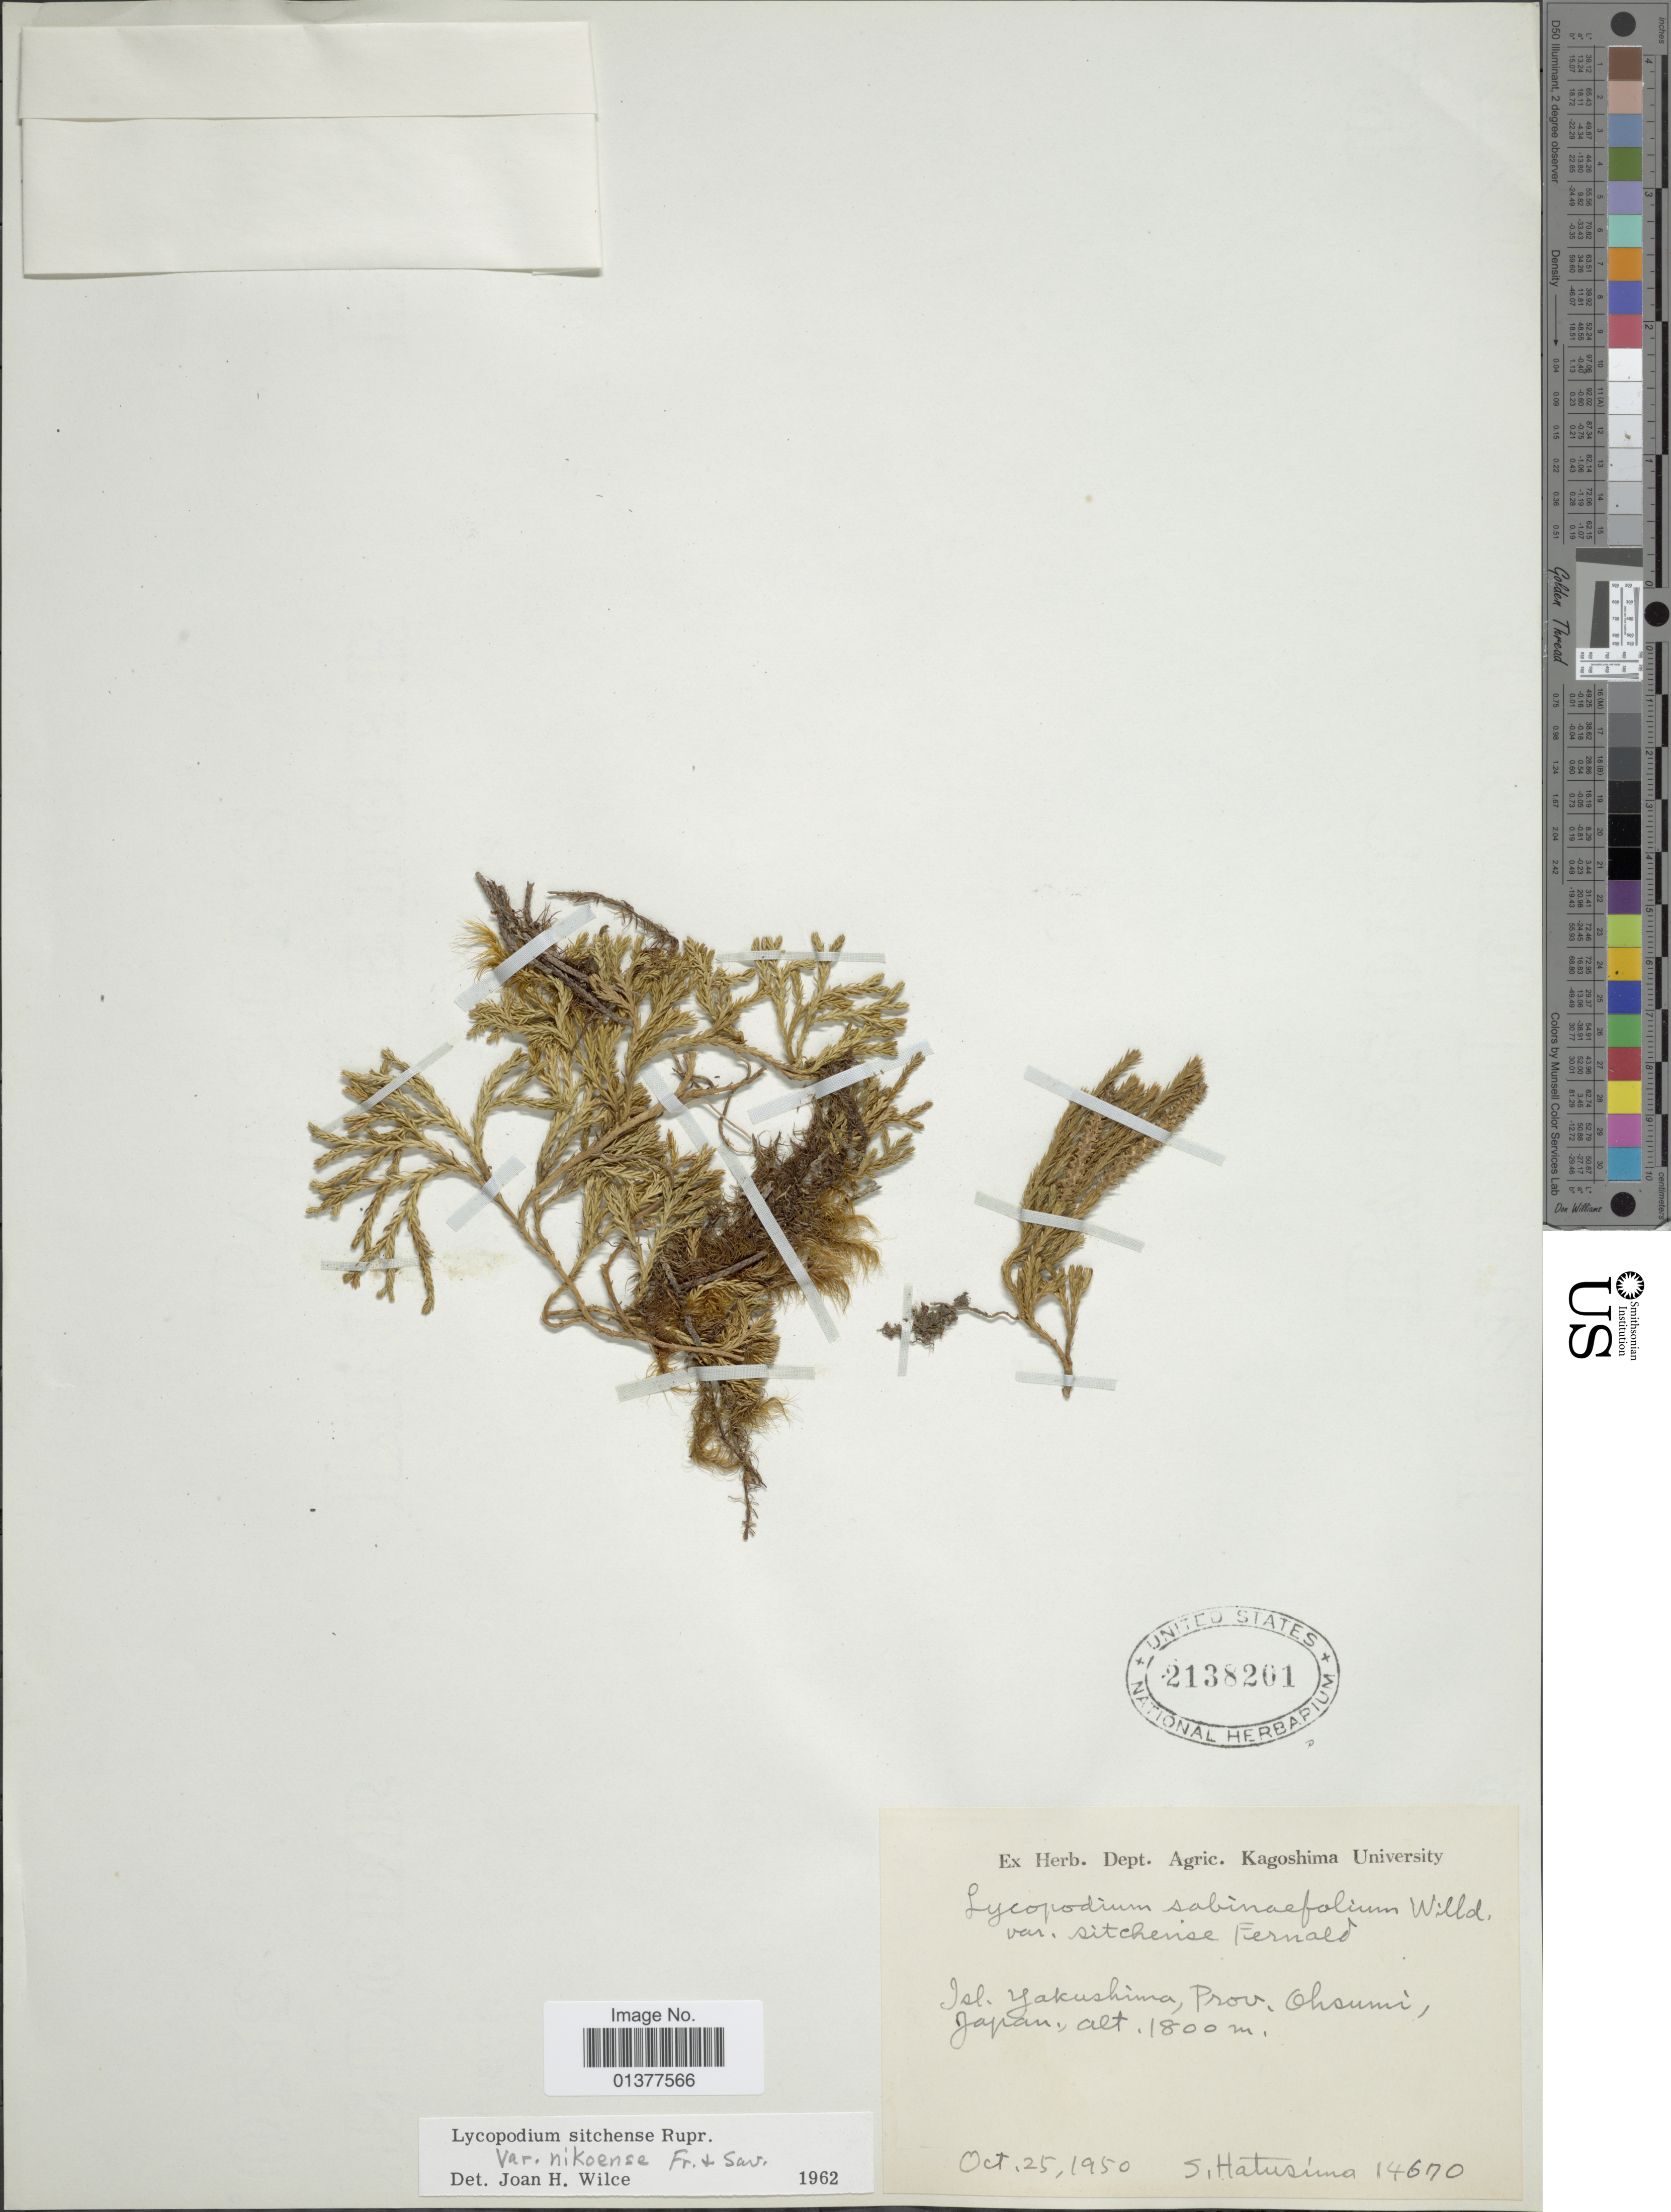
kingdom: Plantae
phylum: Tracheophyta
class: Lycopodiopsida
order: Lycopodiales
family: Lycopodiaceae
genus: Diphasiastrum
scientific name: Diphasiastrum nikoense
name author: (Franch. & Sav.) Holub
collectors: S. Hatusima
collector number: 14670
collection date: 1950-10-25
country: Japan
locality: Isl. Yakushima, prov. Ohsumi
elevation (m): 1800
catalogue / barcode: US 2138261